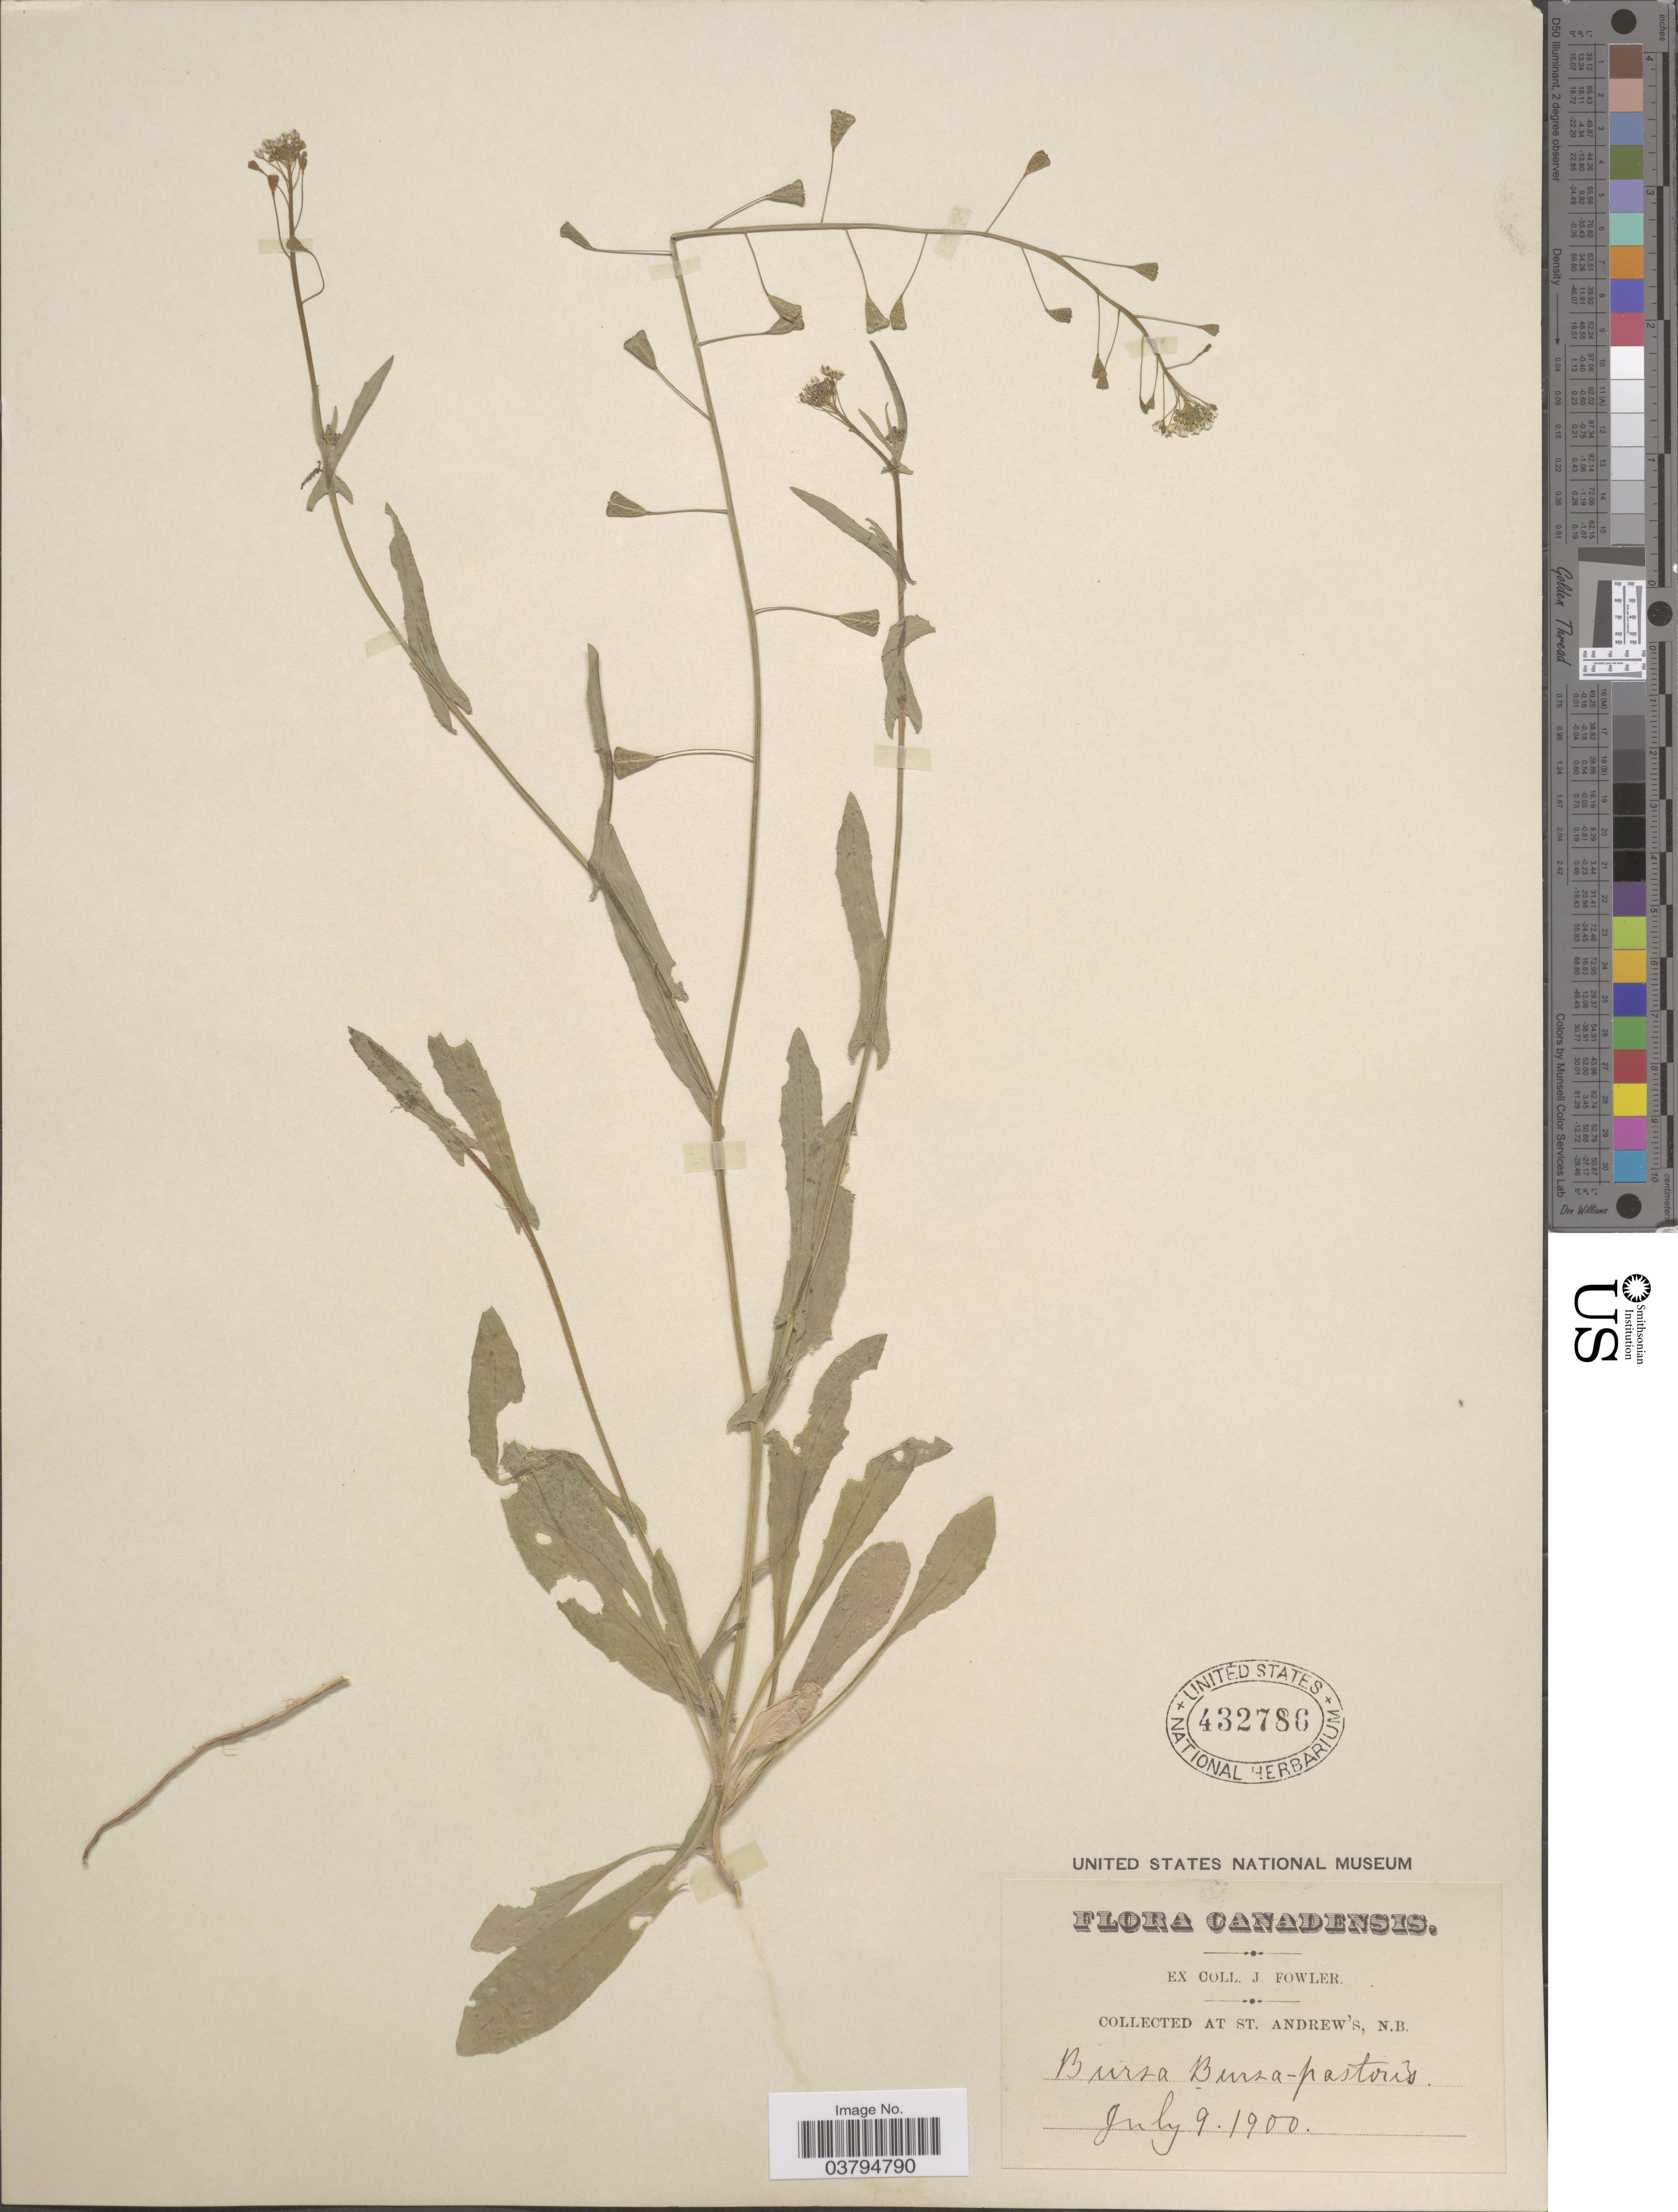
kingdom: Plantae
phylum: Tracheophyta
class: Magnoliopsida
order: Brassicales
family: Brassicaceae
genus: Capsella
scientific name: Capsella bursa-pastoris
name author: (L.) Medik.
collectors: J. Fowler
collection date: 1900-07-09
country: Canada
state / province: New Brunswick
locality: St. Andrew's.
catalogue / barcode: US 432786